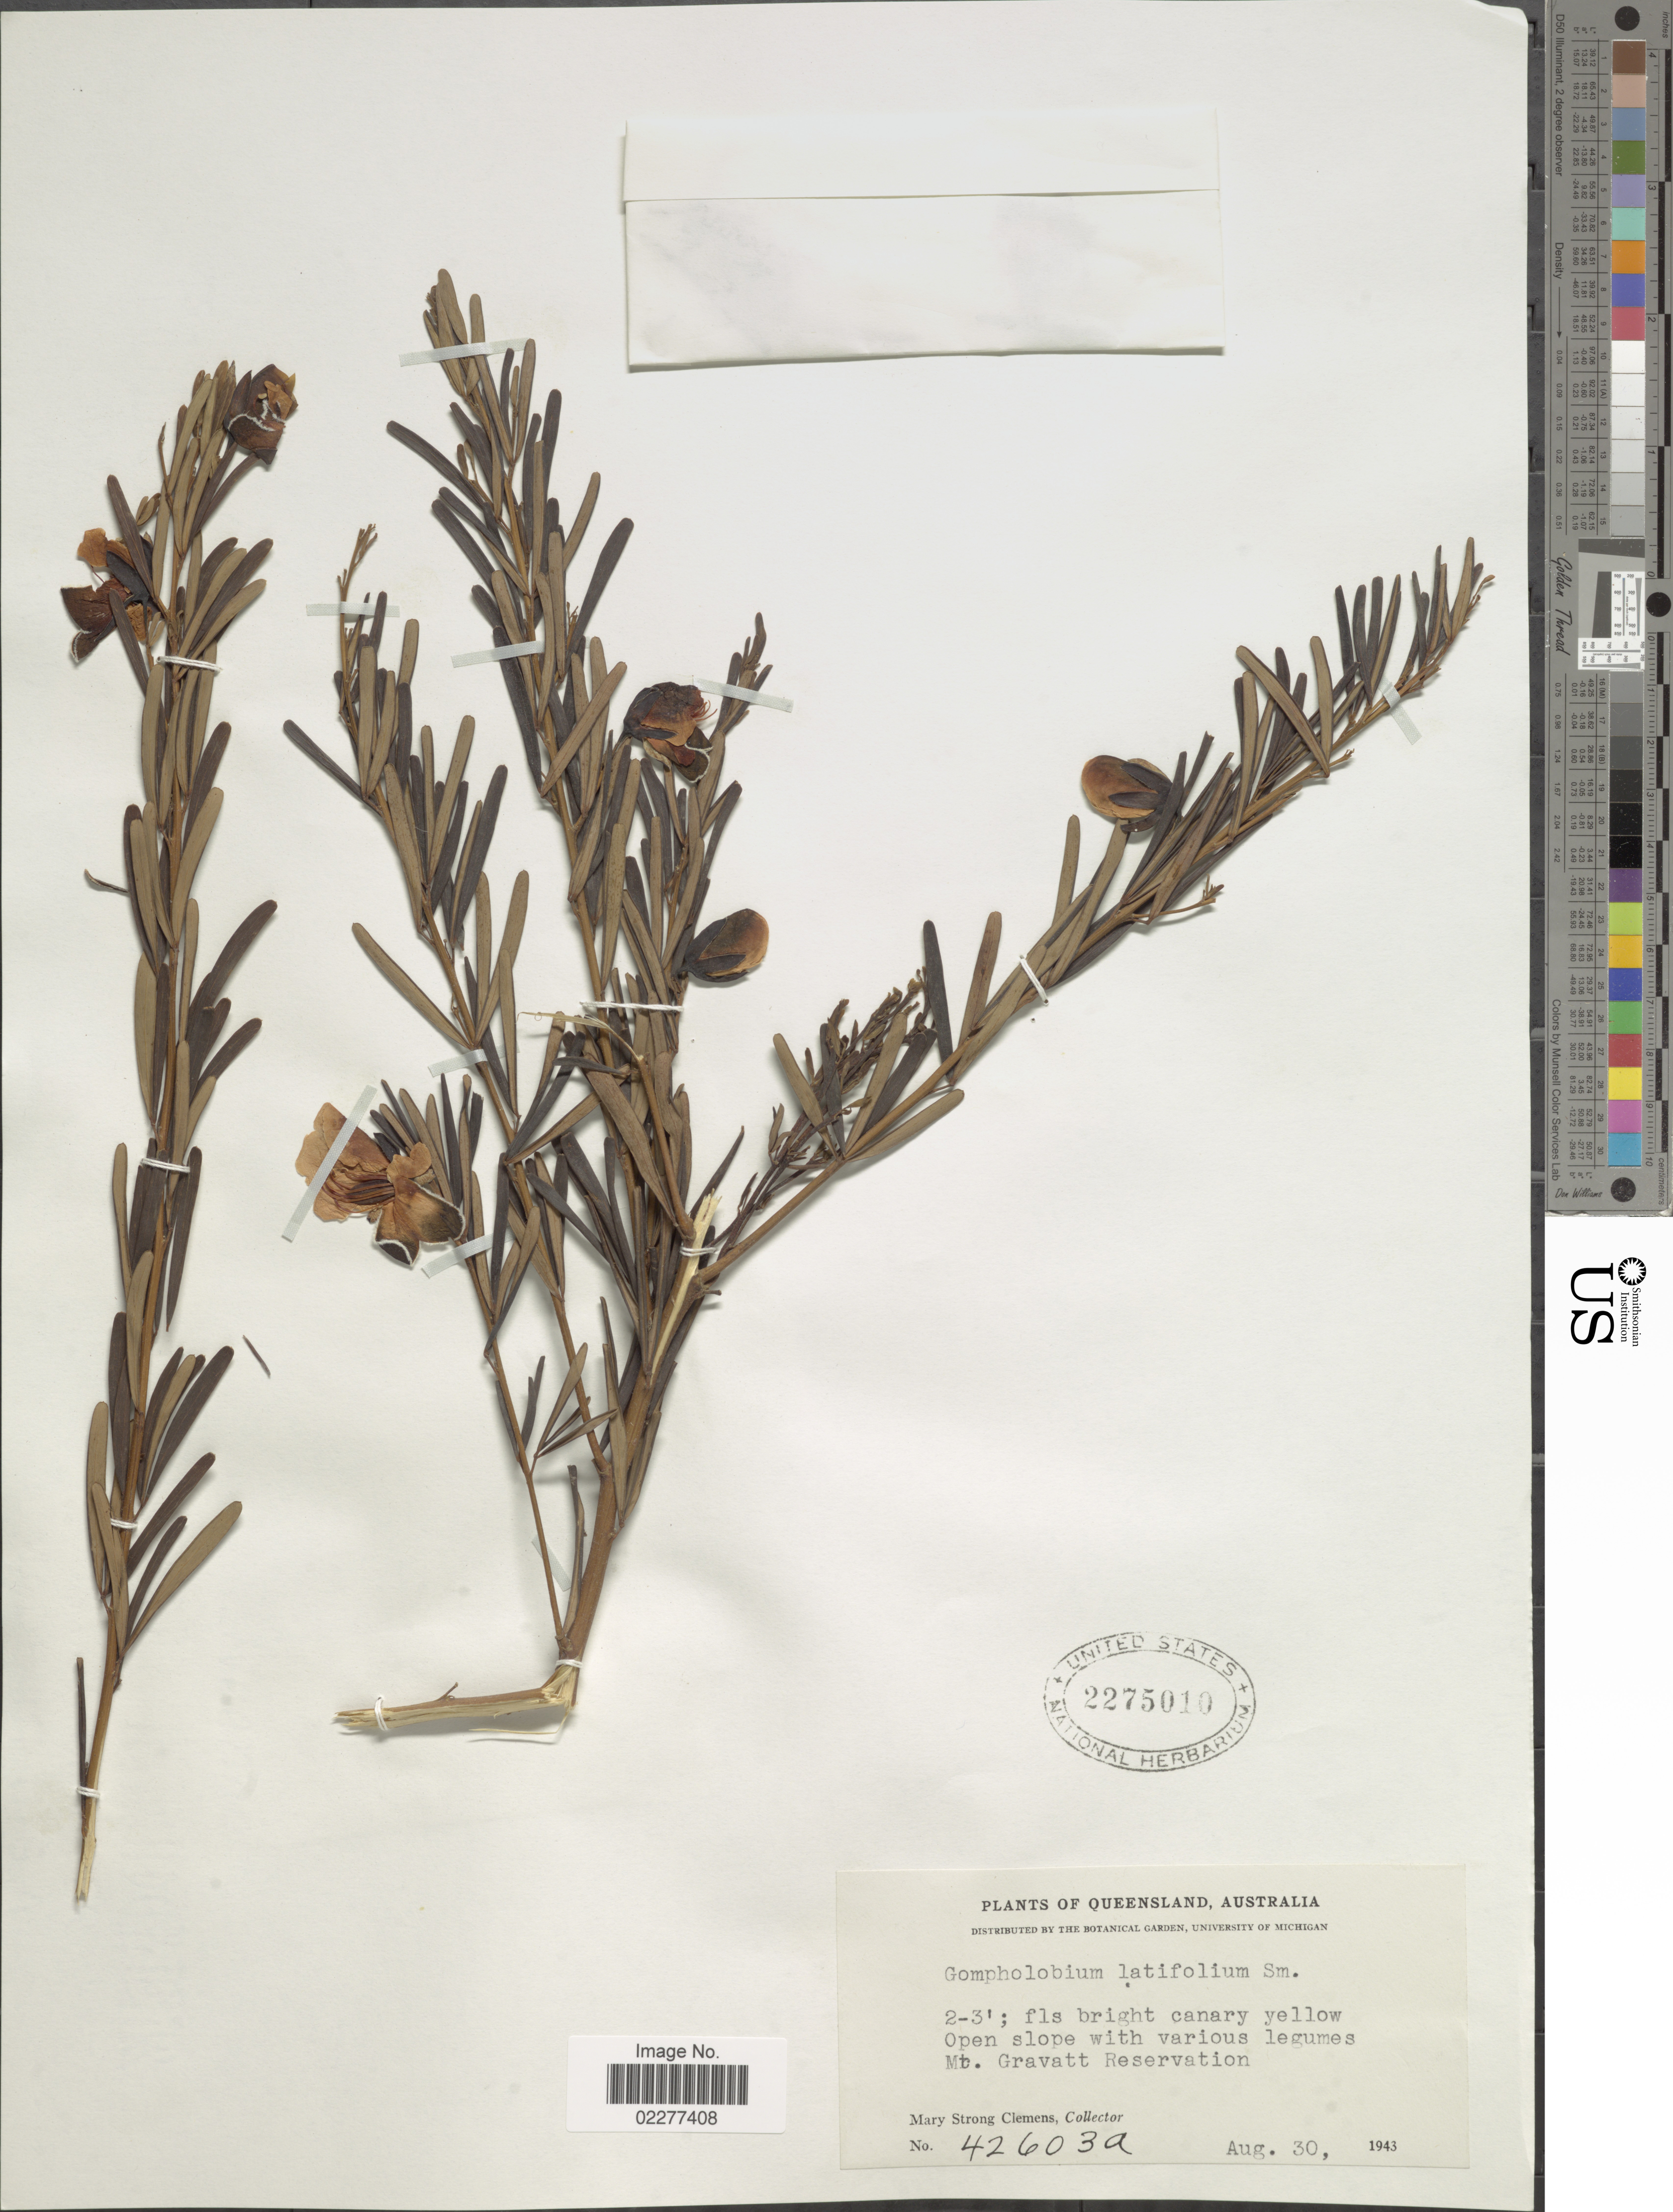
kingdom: Plantae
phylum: Tracheophyta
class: Magnoliopsida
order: Fabales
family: Fabaceae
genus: Gompholobium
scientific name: Gompholobium latifolium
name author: Sm.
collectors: M. S. Clemens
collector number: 42603a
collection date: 1943-08-30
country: Australia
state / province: Queensland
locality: Open slope with various legumes Mt Gravatt Reservation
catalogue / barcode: US 2275010